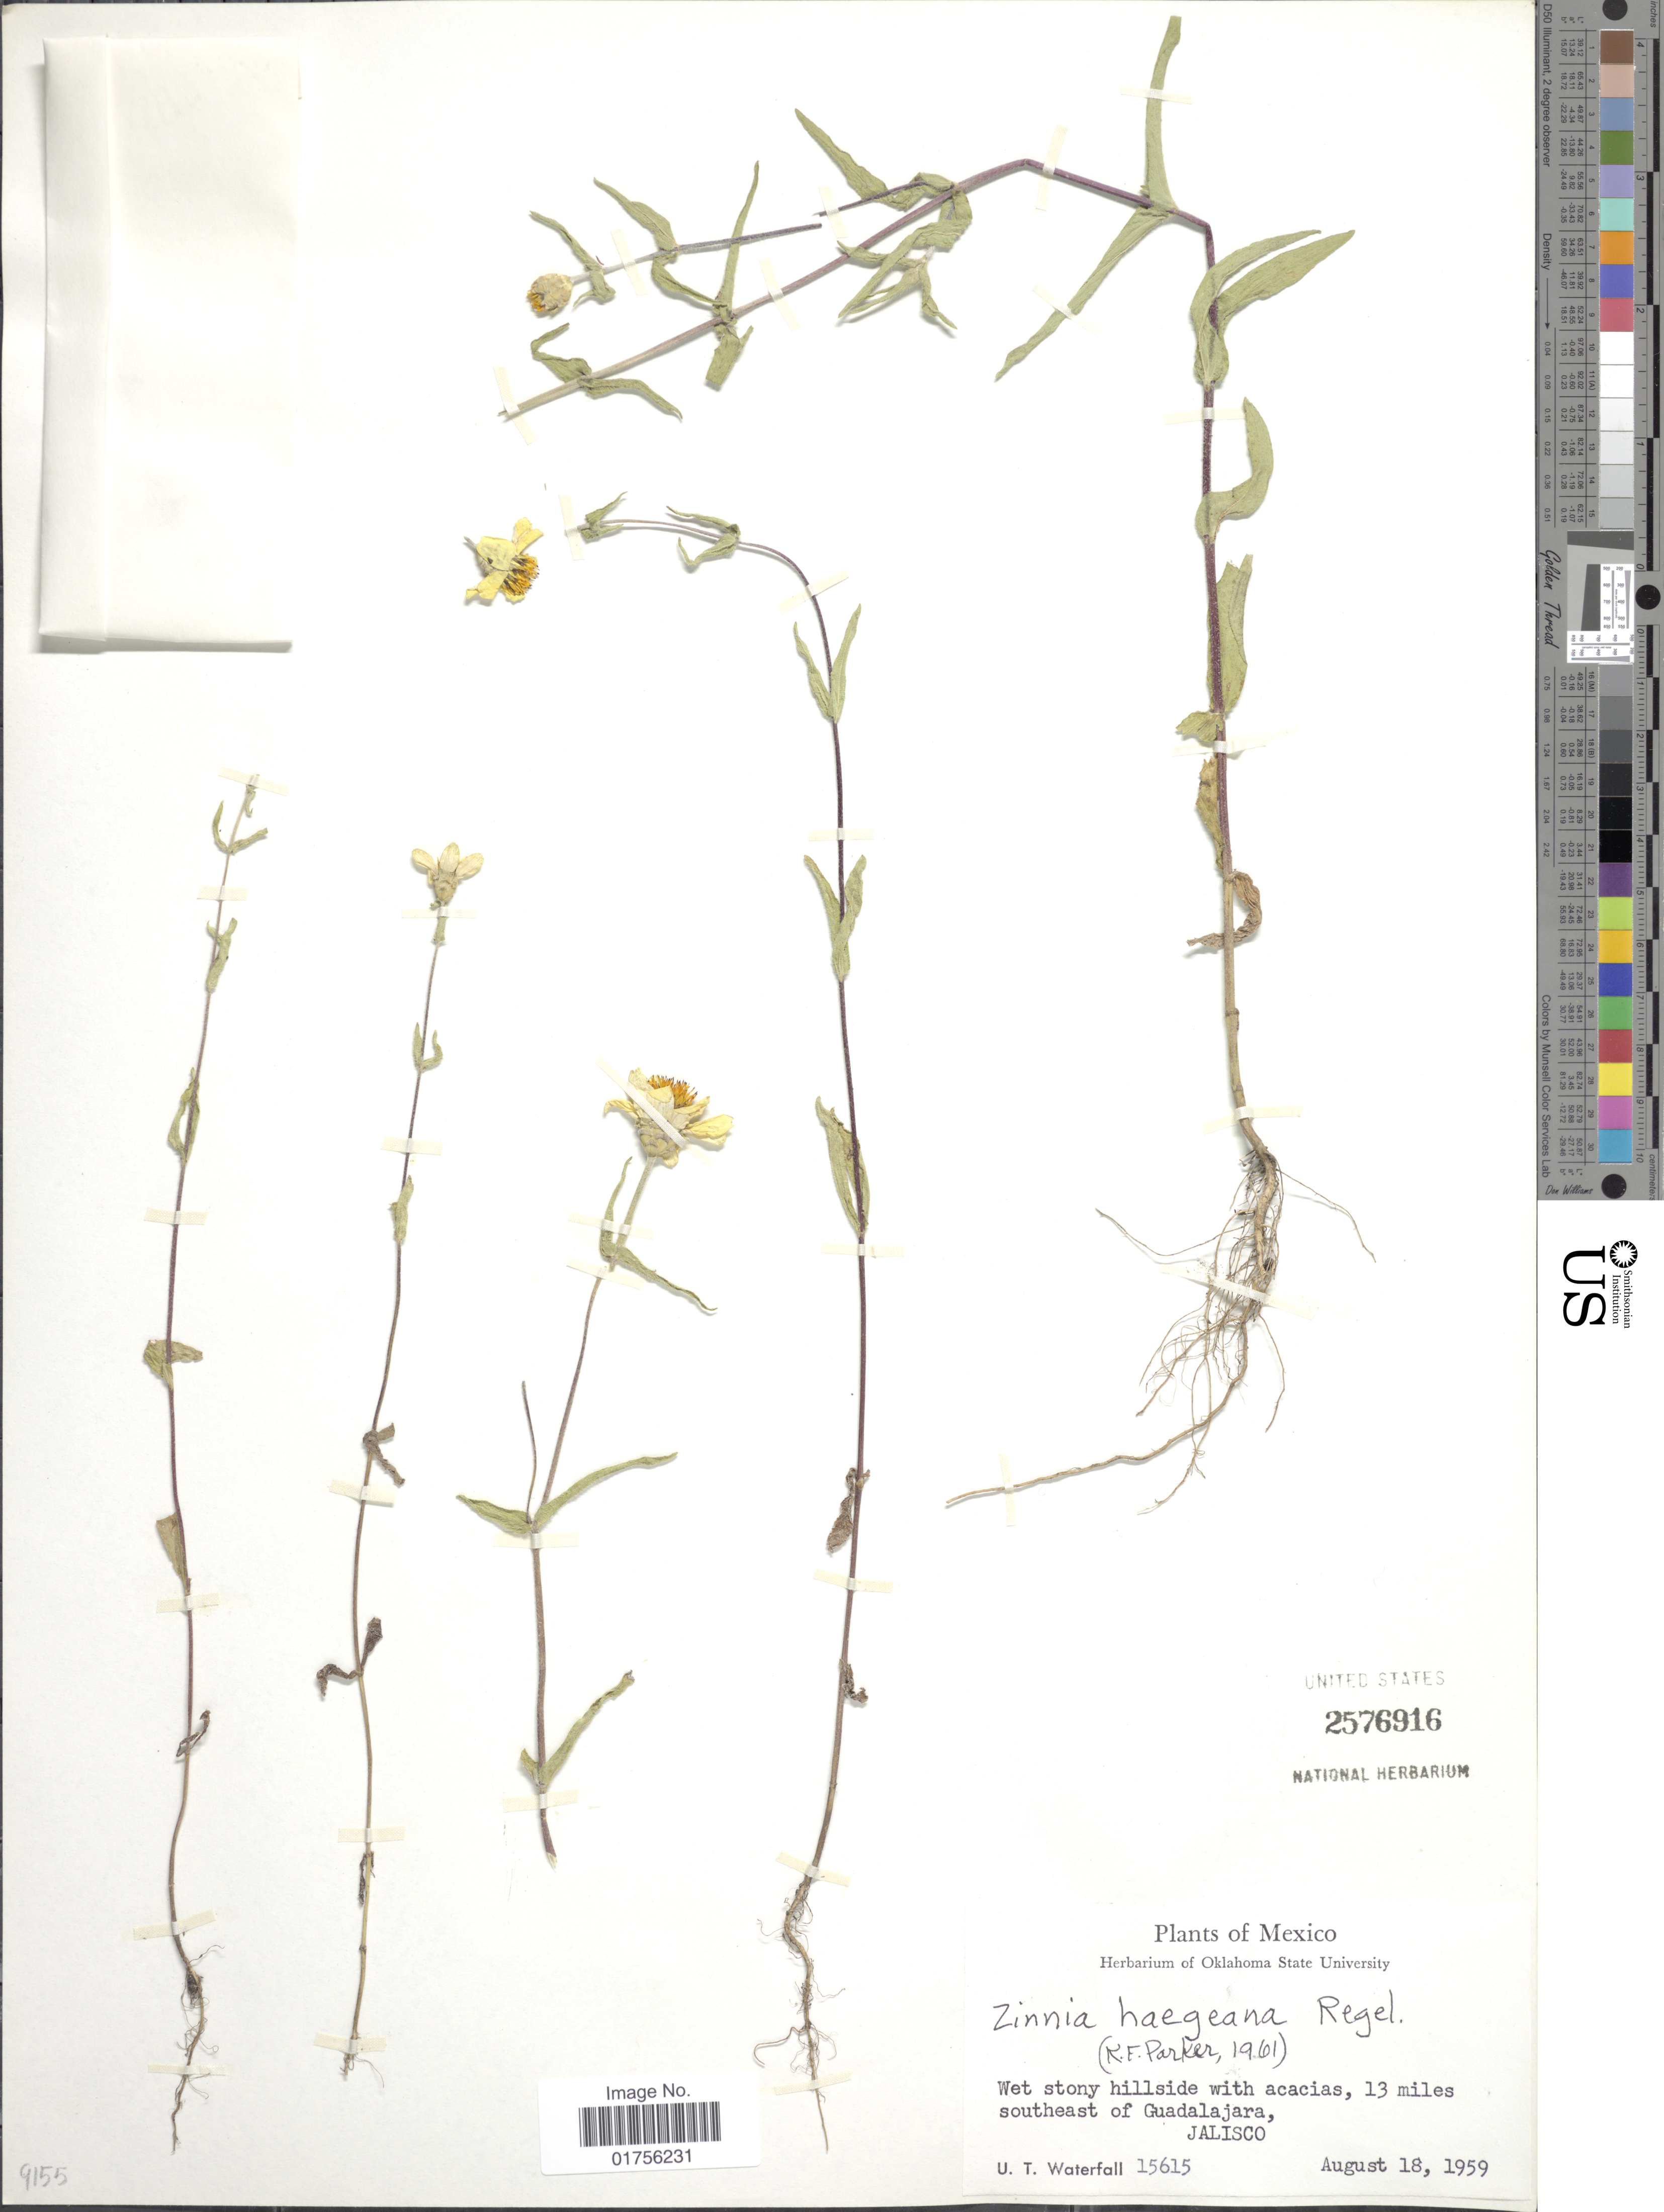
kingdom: Plantae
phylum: Tracheophyta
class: Magnoliopsida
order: Asterales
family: Asteraceae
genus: Zinnia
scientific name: Zinnia haageana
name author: Regel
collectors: U. T. Waterfall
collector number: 15615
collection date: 1959-08-18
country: Mexico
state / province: Jalisco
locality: Wet stony hillside with acacias, 13 miles southeast of Guadalajara, Jalisco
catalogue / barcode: US 2576916